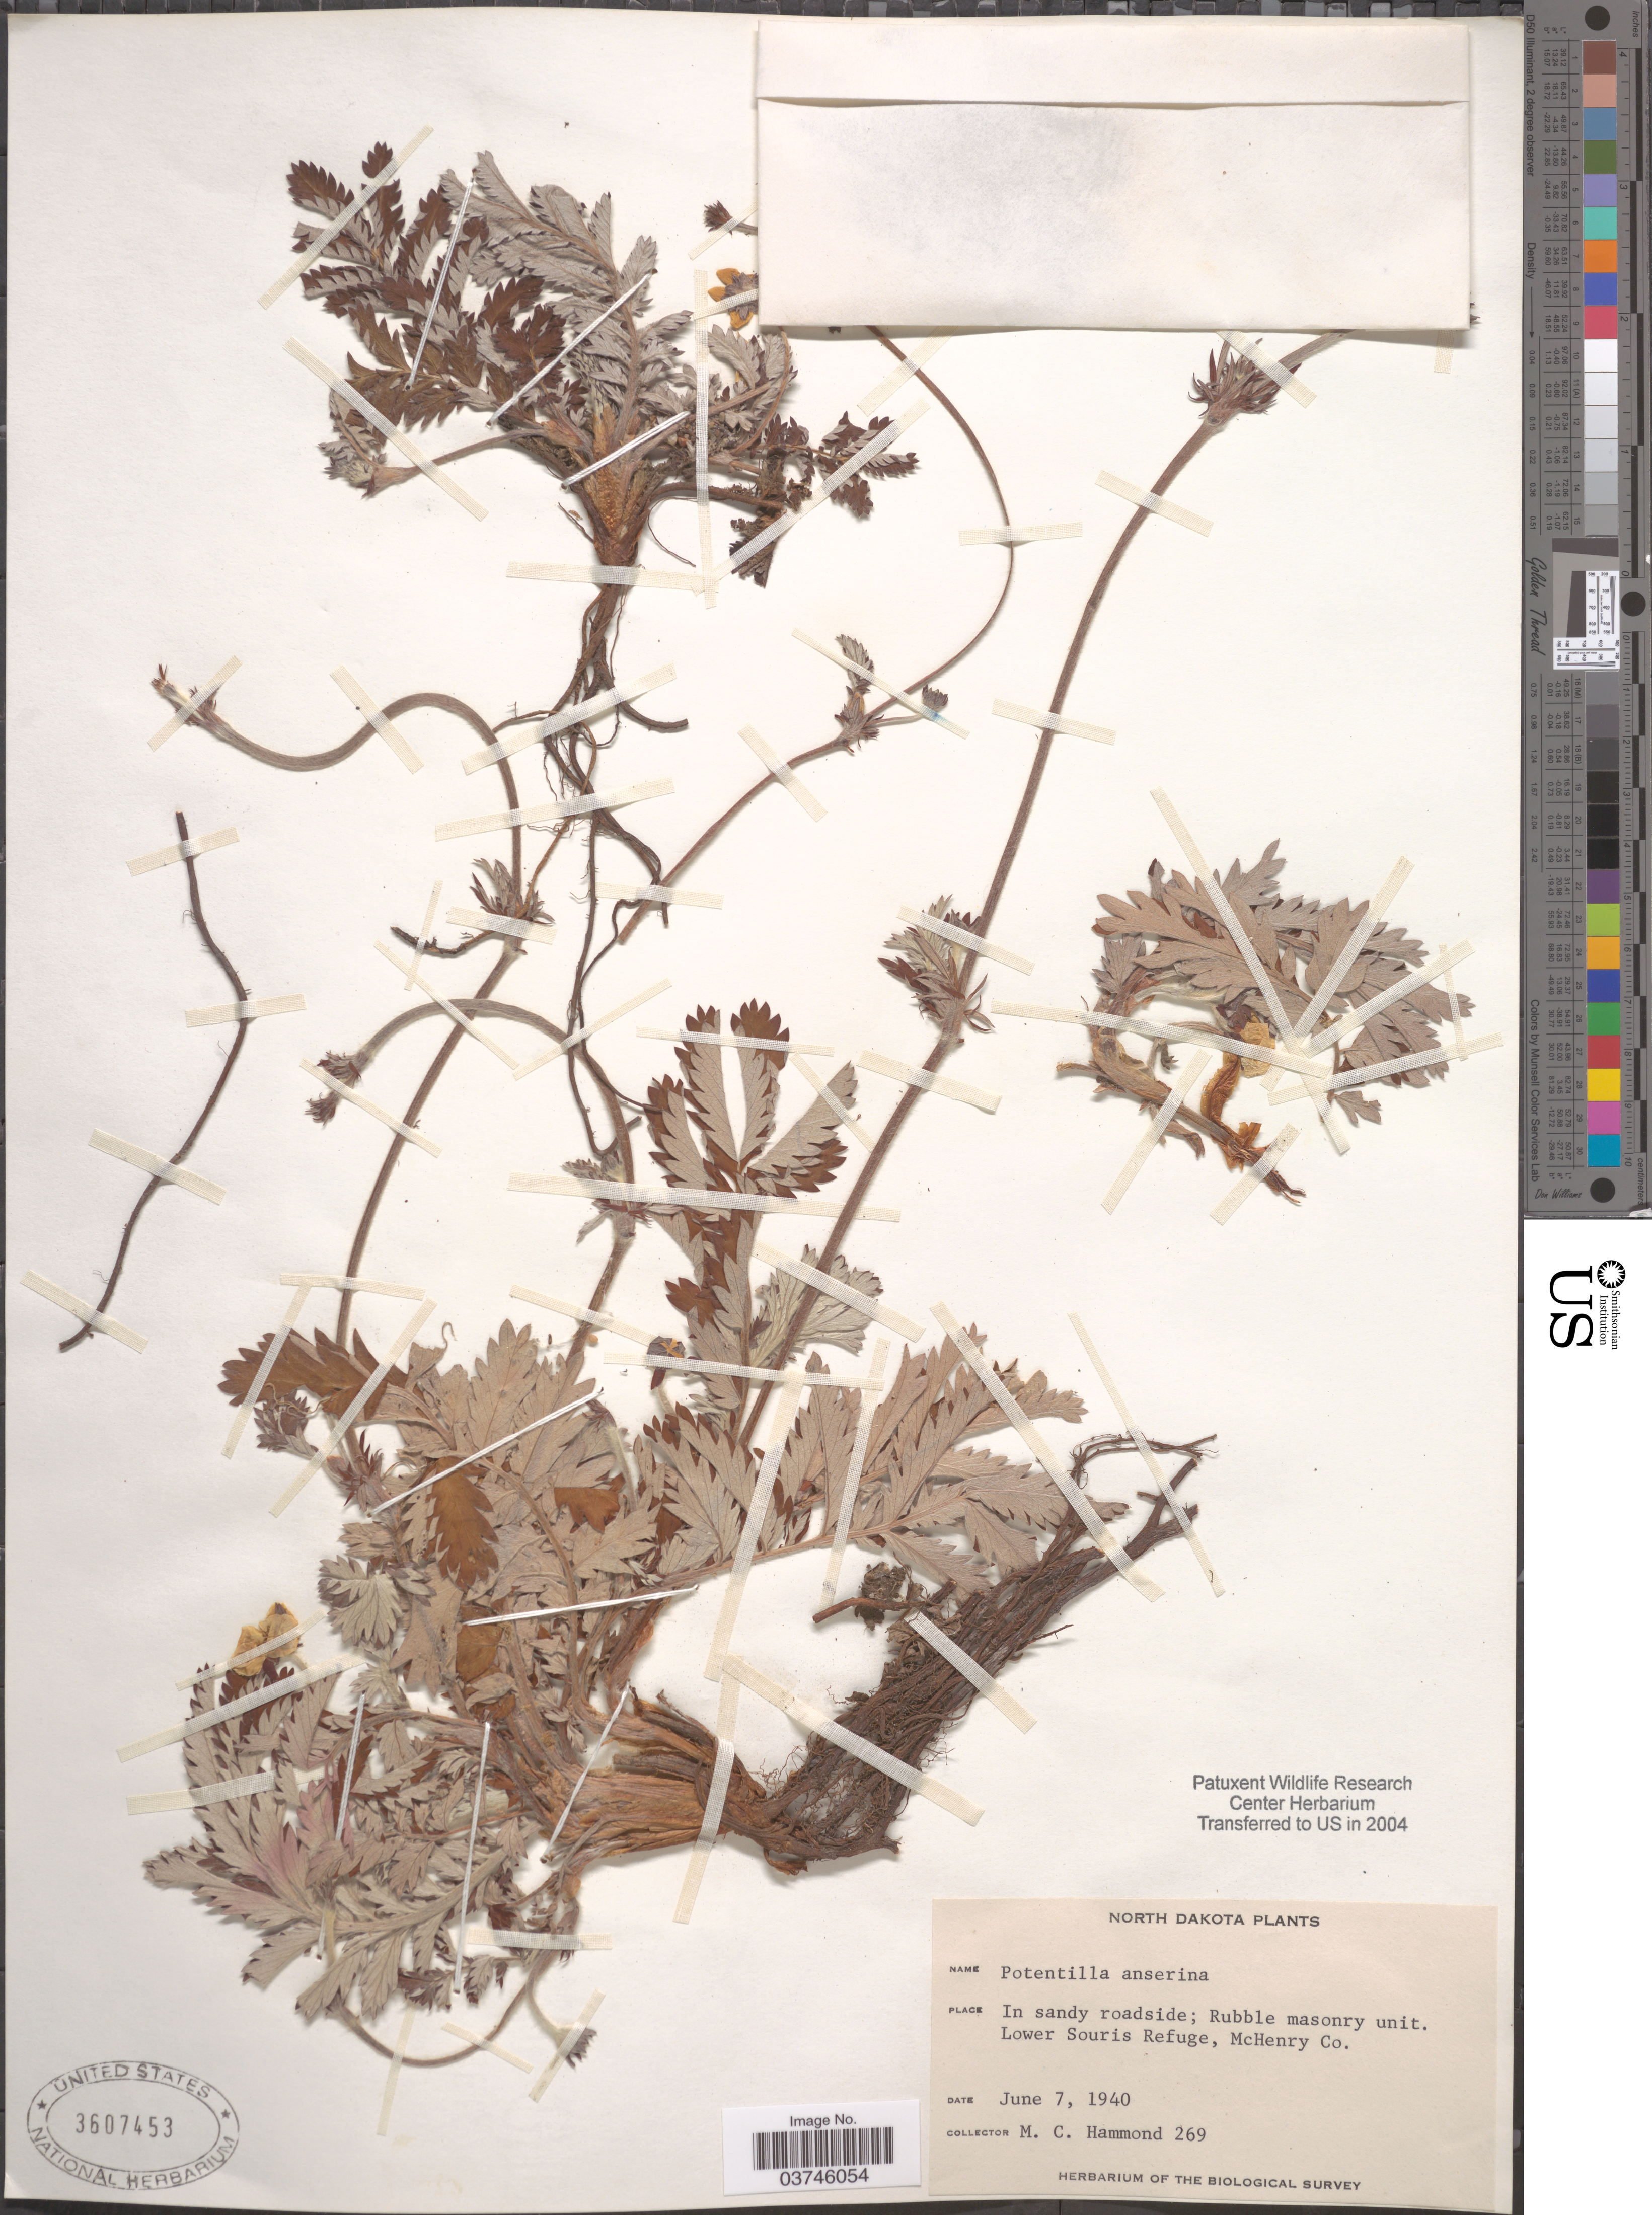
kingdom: Plantae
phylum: Tracheophyta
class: Magnoliopsida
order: Rosales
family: Rosaceae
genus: Argentina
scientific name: Argentina anserina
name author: (L.) Rydb.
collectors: M. Hammond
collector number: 269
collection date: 1940-06-07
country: United States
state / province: North Dakota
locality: In sandy roadside; Rubble masonry unit. Lower Souris Refuge, McHenry Co.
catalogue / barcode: US 3607453